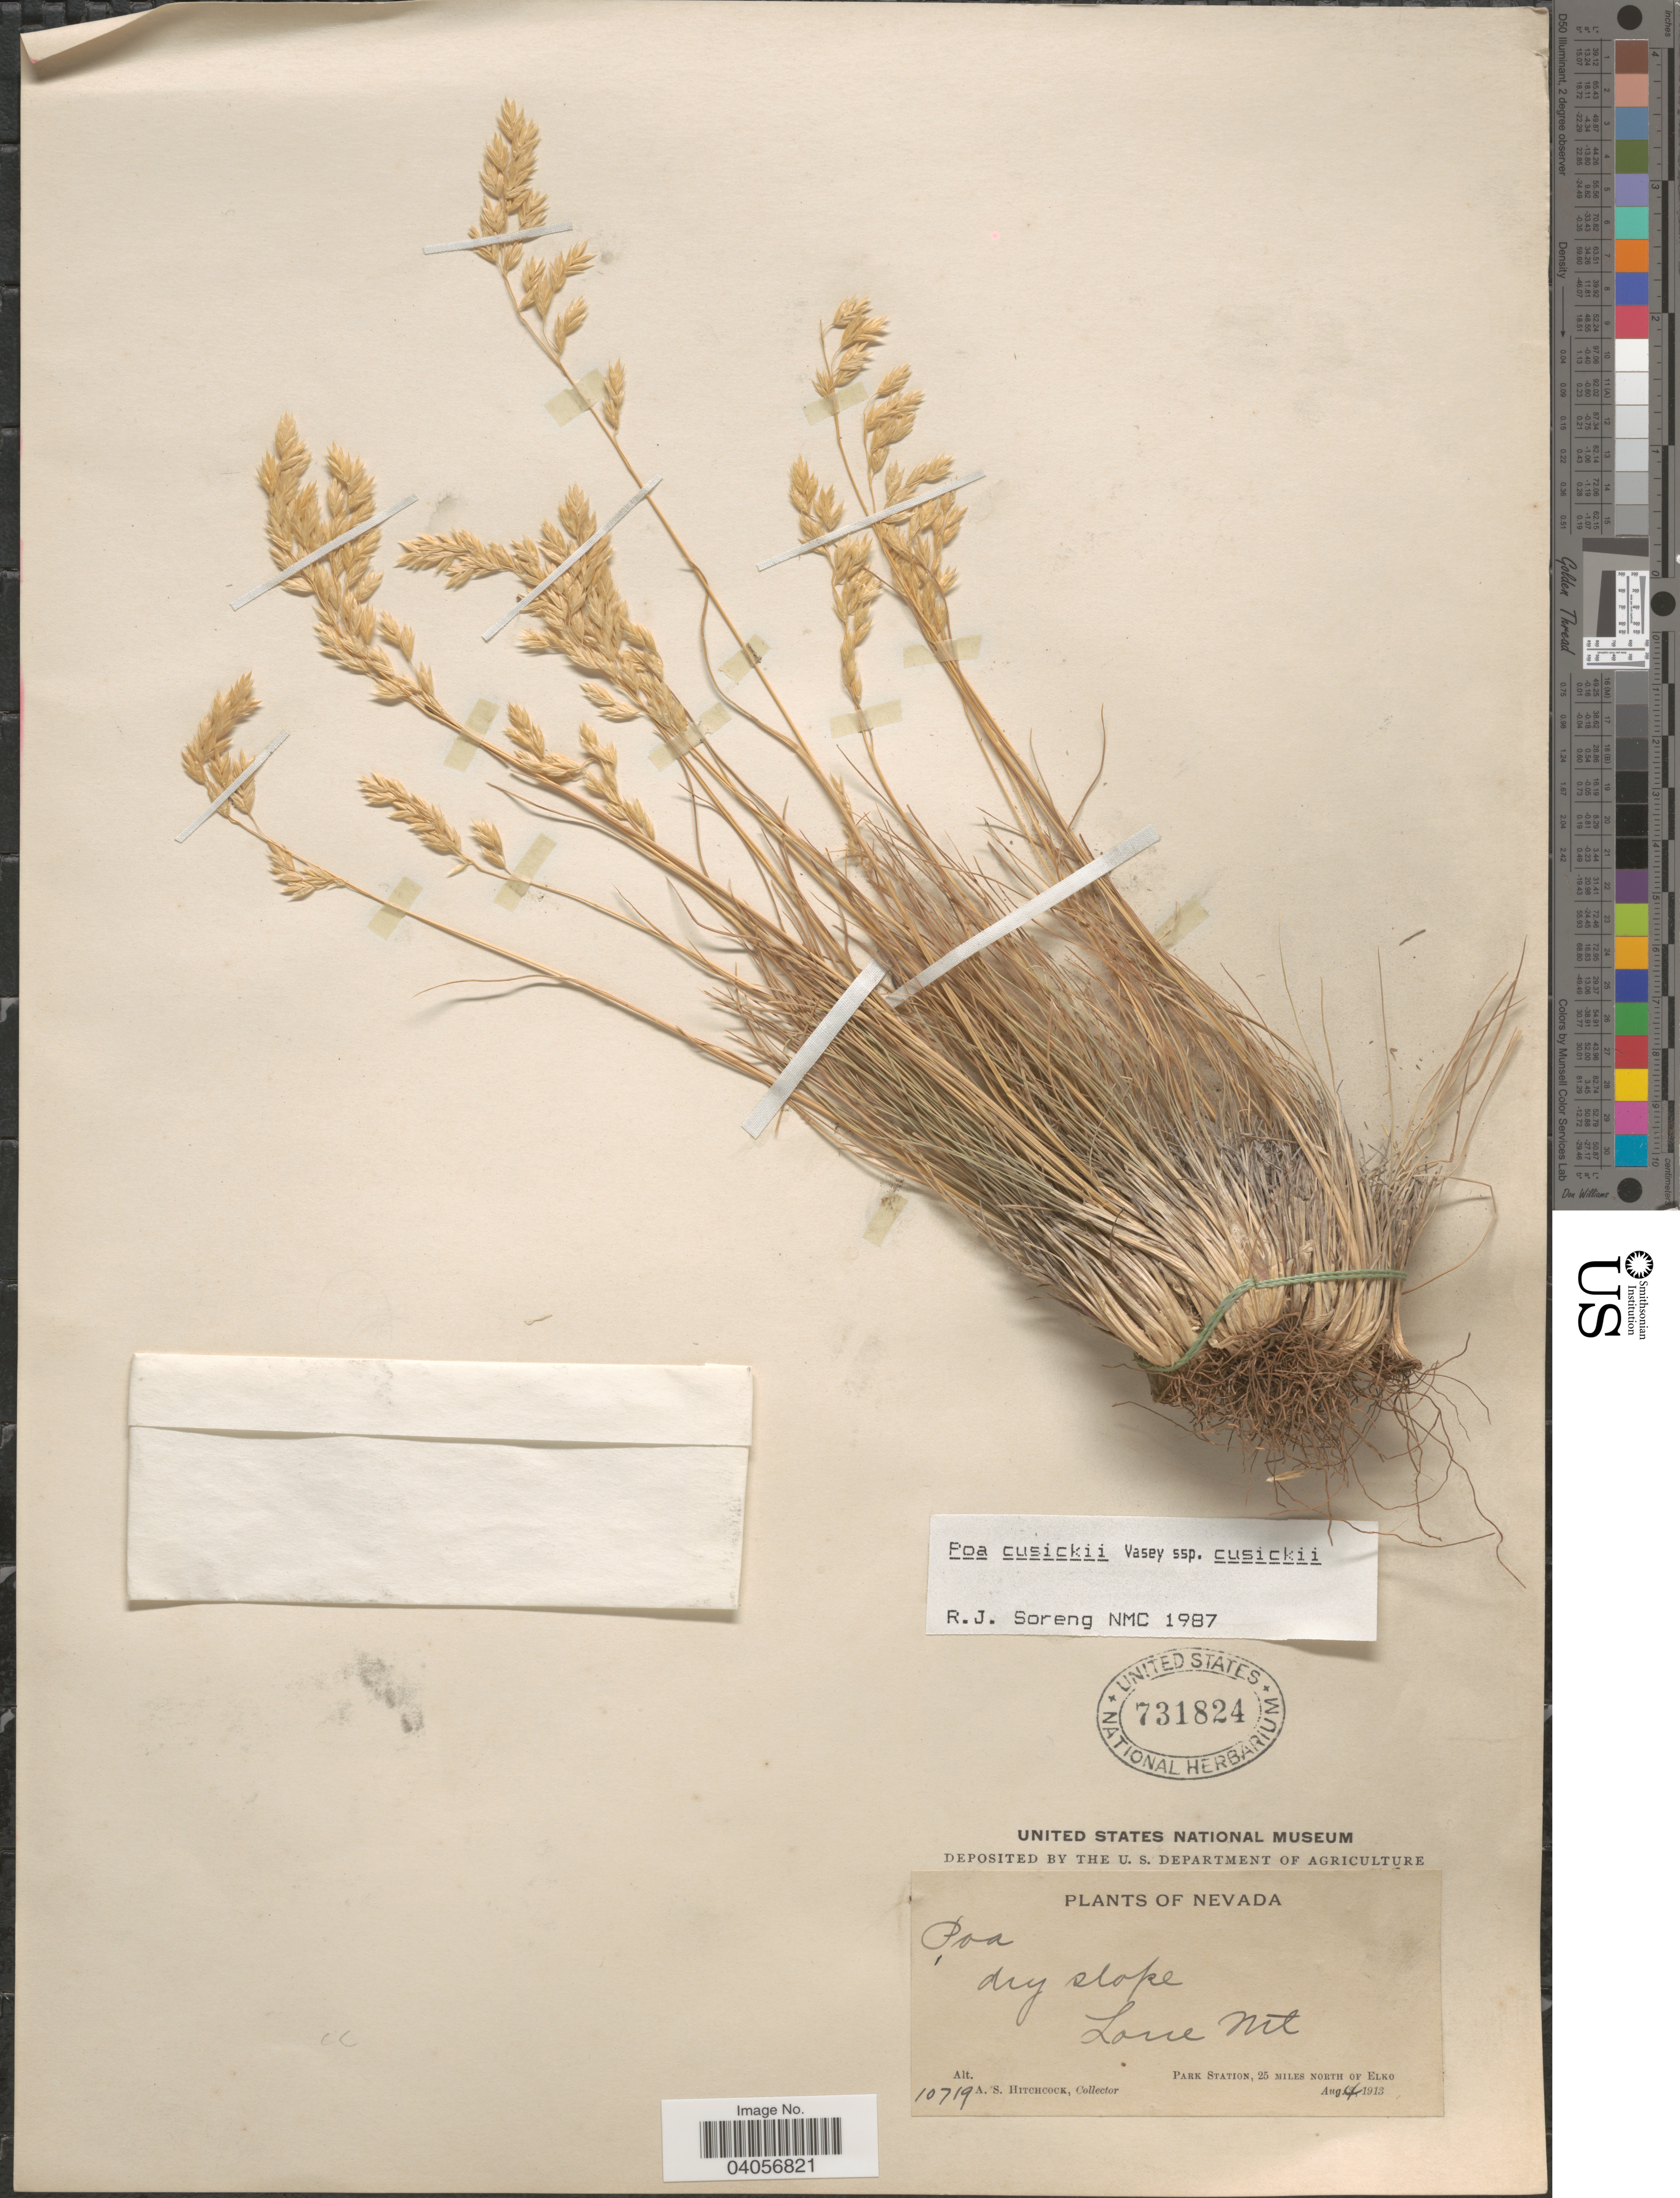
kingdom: Plantae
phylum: Tracheophyta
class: Liliopsida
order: Poales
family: Poaceae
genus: Poa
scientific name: Poa cusickii subsp. cusickii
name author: Vasey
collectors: A. S. Hitchcock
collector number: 10719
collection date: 1913-08-04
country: United States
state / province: Nevada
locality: Dry slope Lone Mt. Park Station, 25 miles north of Elko.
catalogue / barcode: US 731824